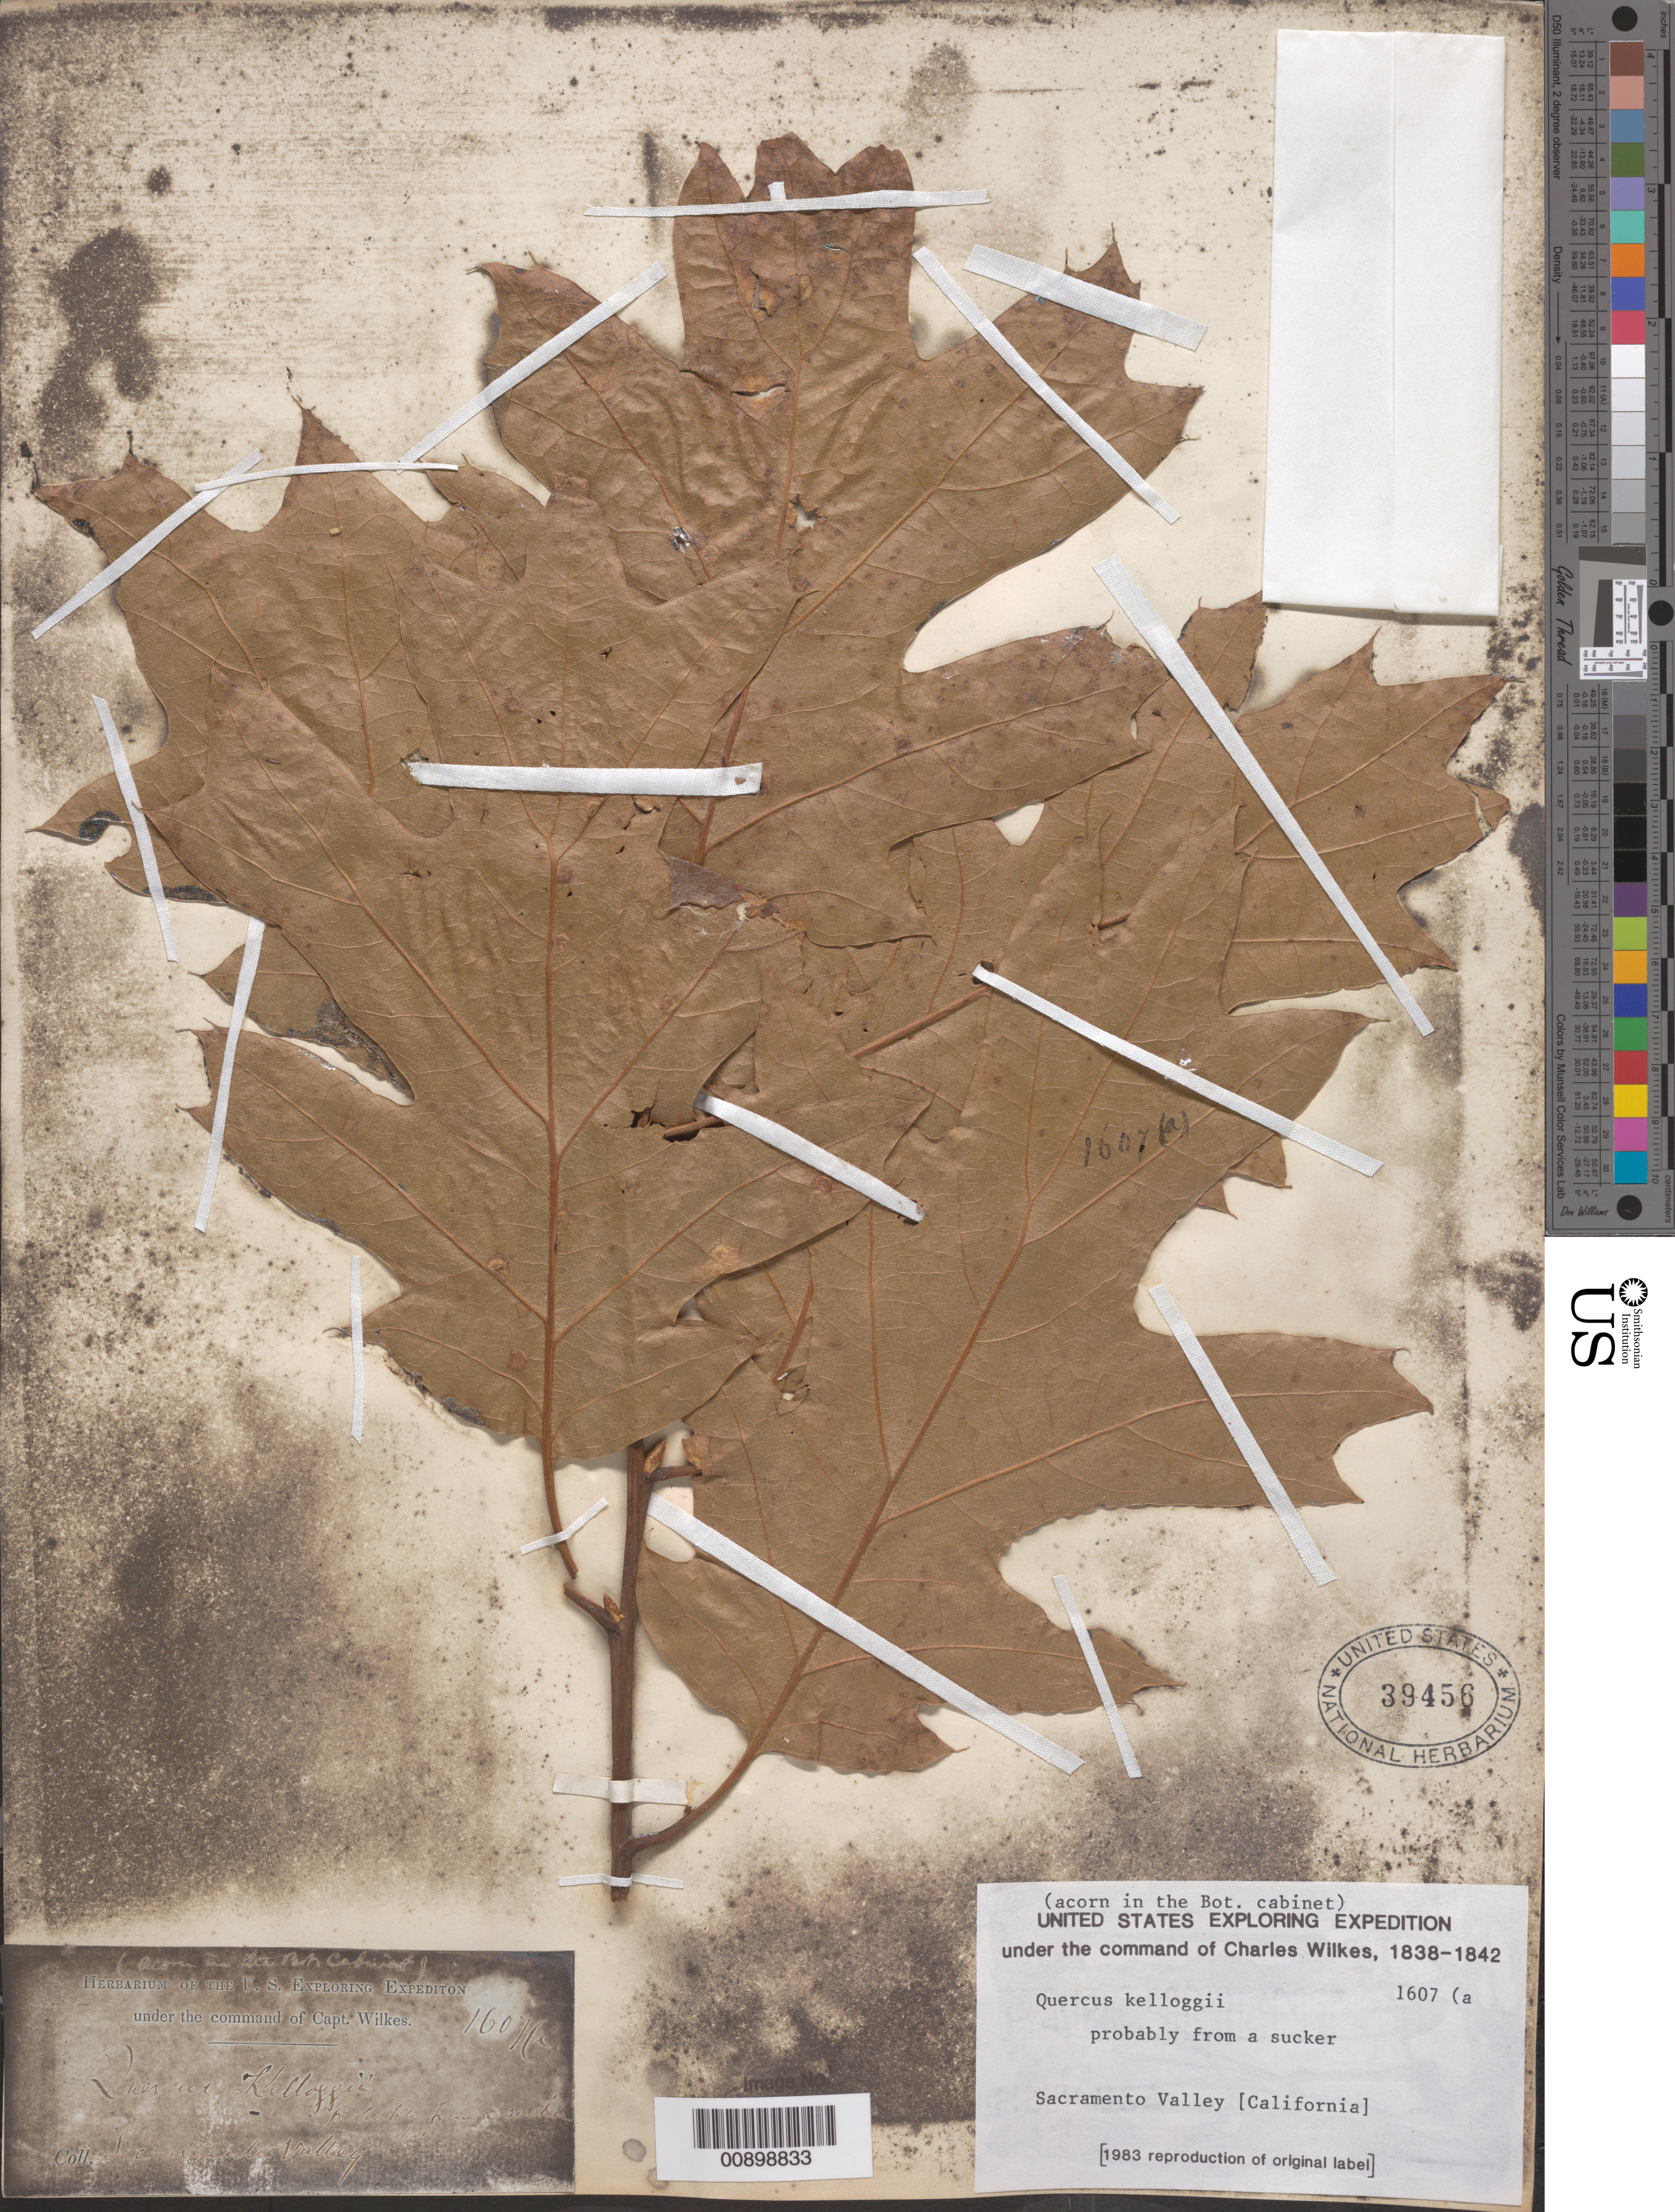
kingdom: Plantae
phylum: Tracheophyta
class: Magnoliopsida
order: Fagales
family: Fagaceae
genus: Quercus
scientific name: Quercus kelloggii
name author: Newb.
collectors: Wilkes Explor. Exped.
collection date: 1838/1842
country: United States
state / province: California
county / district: Sacramento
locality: Sacramento Valley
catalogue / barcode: US 39456